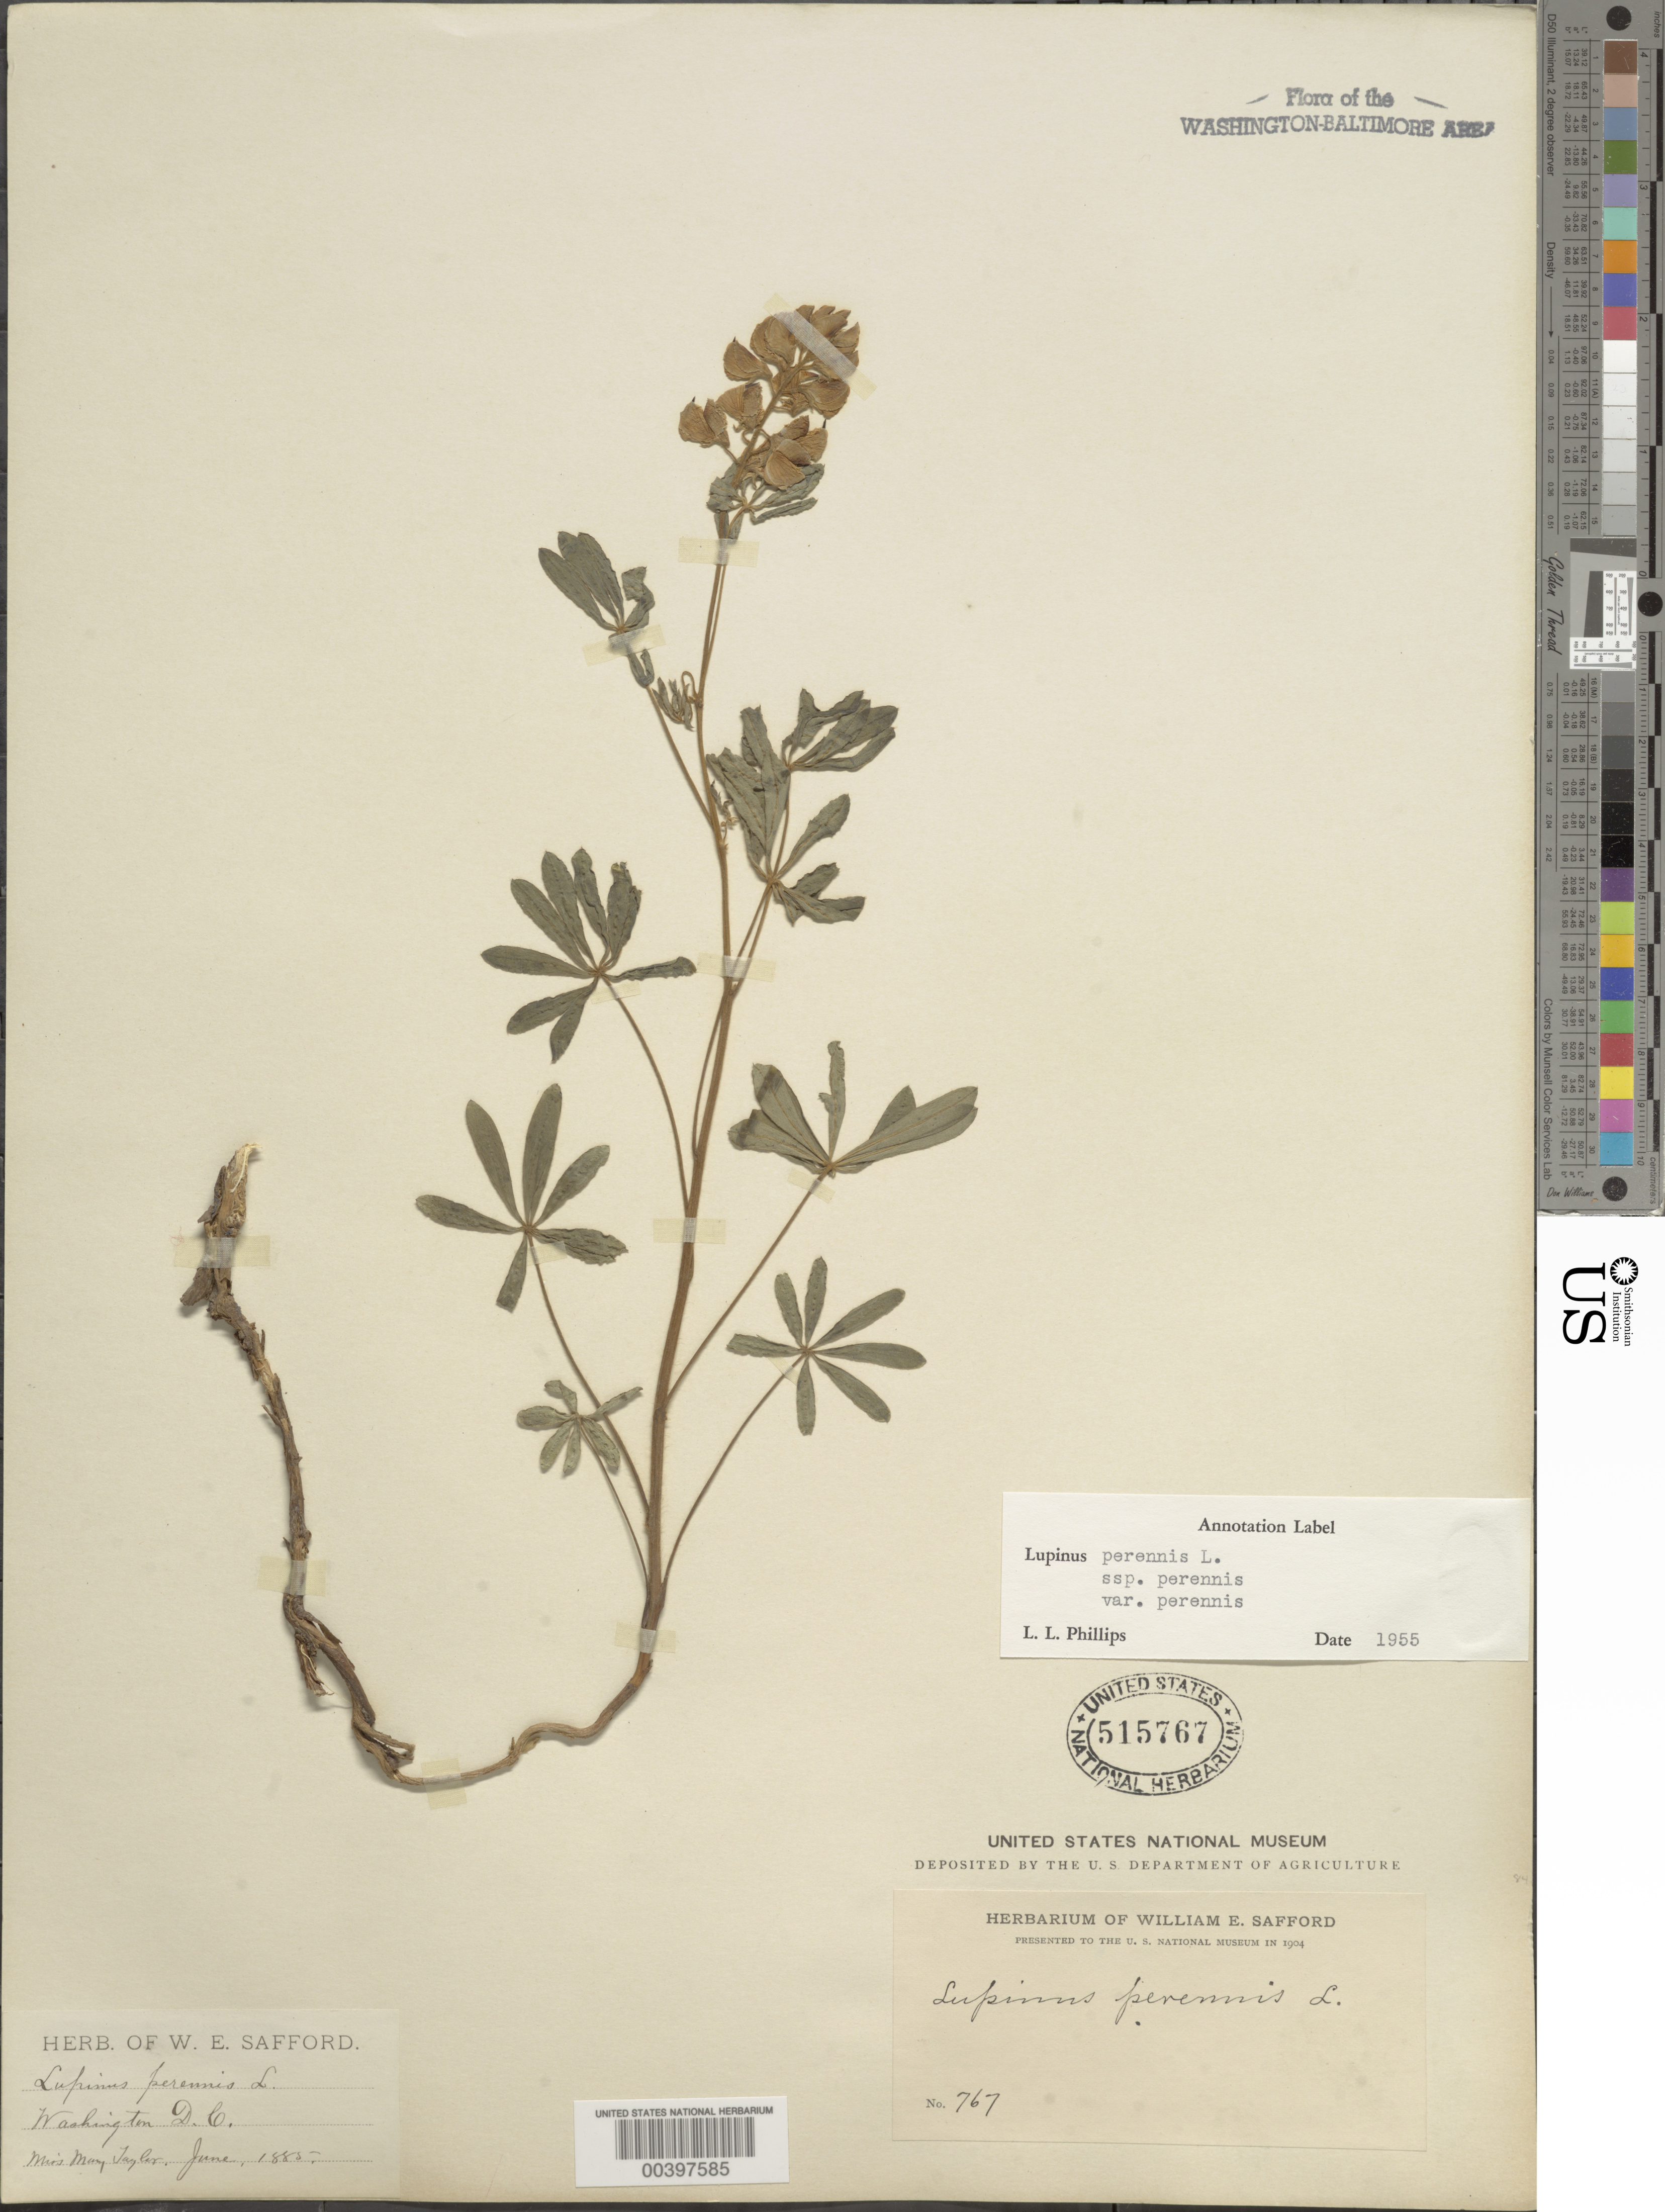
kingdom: Plantae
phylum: Tracheophyta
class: Magnoliopsida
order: Fabales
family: Fabaceae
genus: Lupinus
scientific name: Lupinus perennis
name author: L.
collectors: M. Taylor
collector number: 767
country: United States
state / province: District of Columbia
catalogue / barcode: US 515767